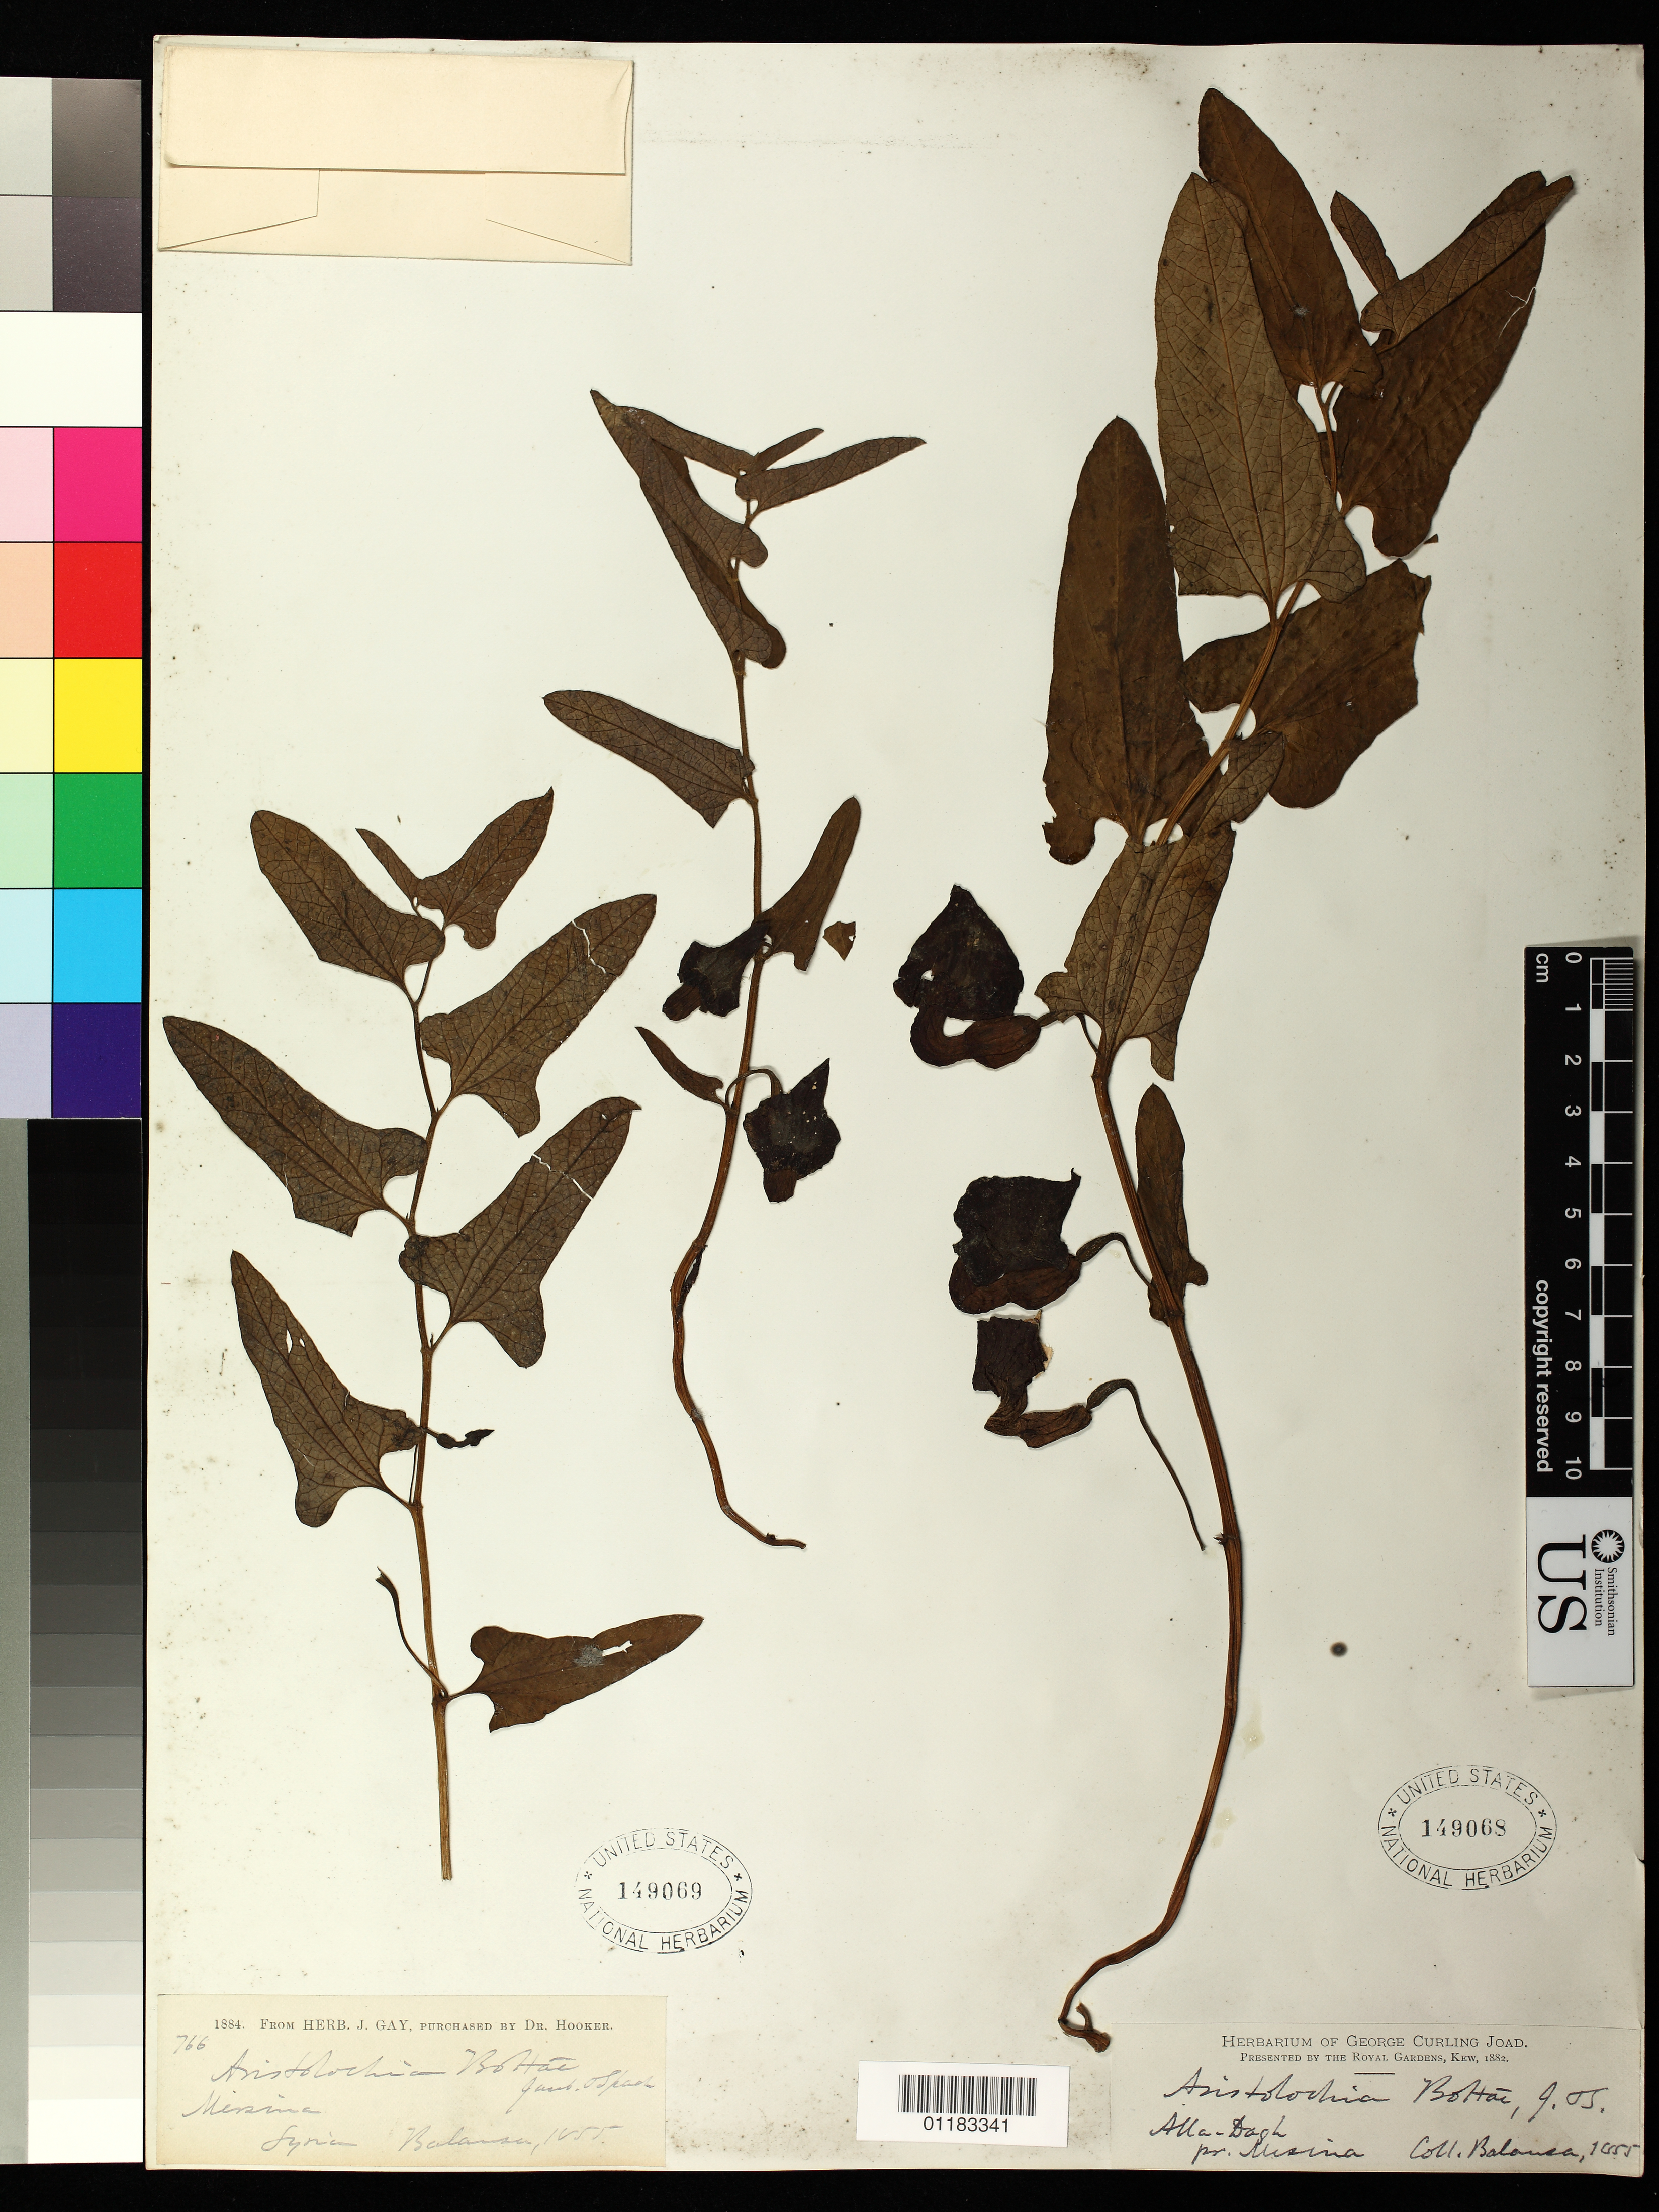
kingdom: Plantae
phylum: Tracheophyta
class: Magnoliopsida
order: Piperales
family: Aristolochiaceae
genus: Aristolochia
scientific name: Aristolochia bottae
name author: Jaub. & Spach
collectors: B. Balansa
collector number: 766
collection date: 1855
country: Syria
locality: Alla-Dagh, pr. Misina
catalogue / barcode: US 149068